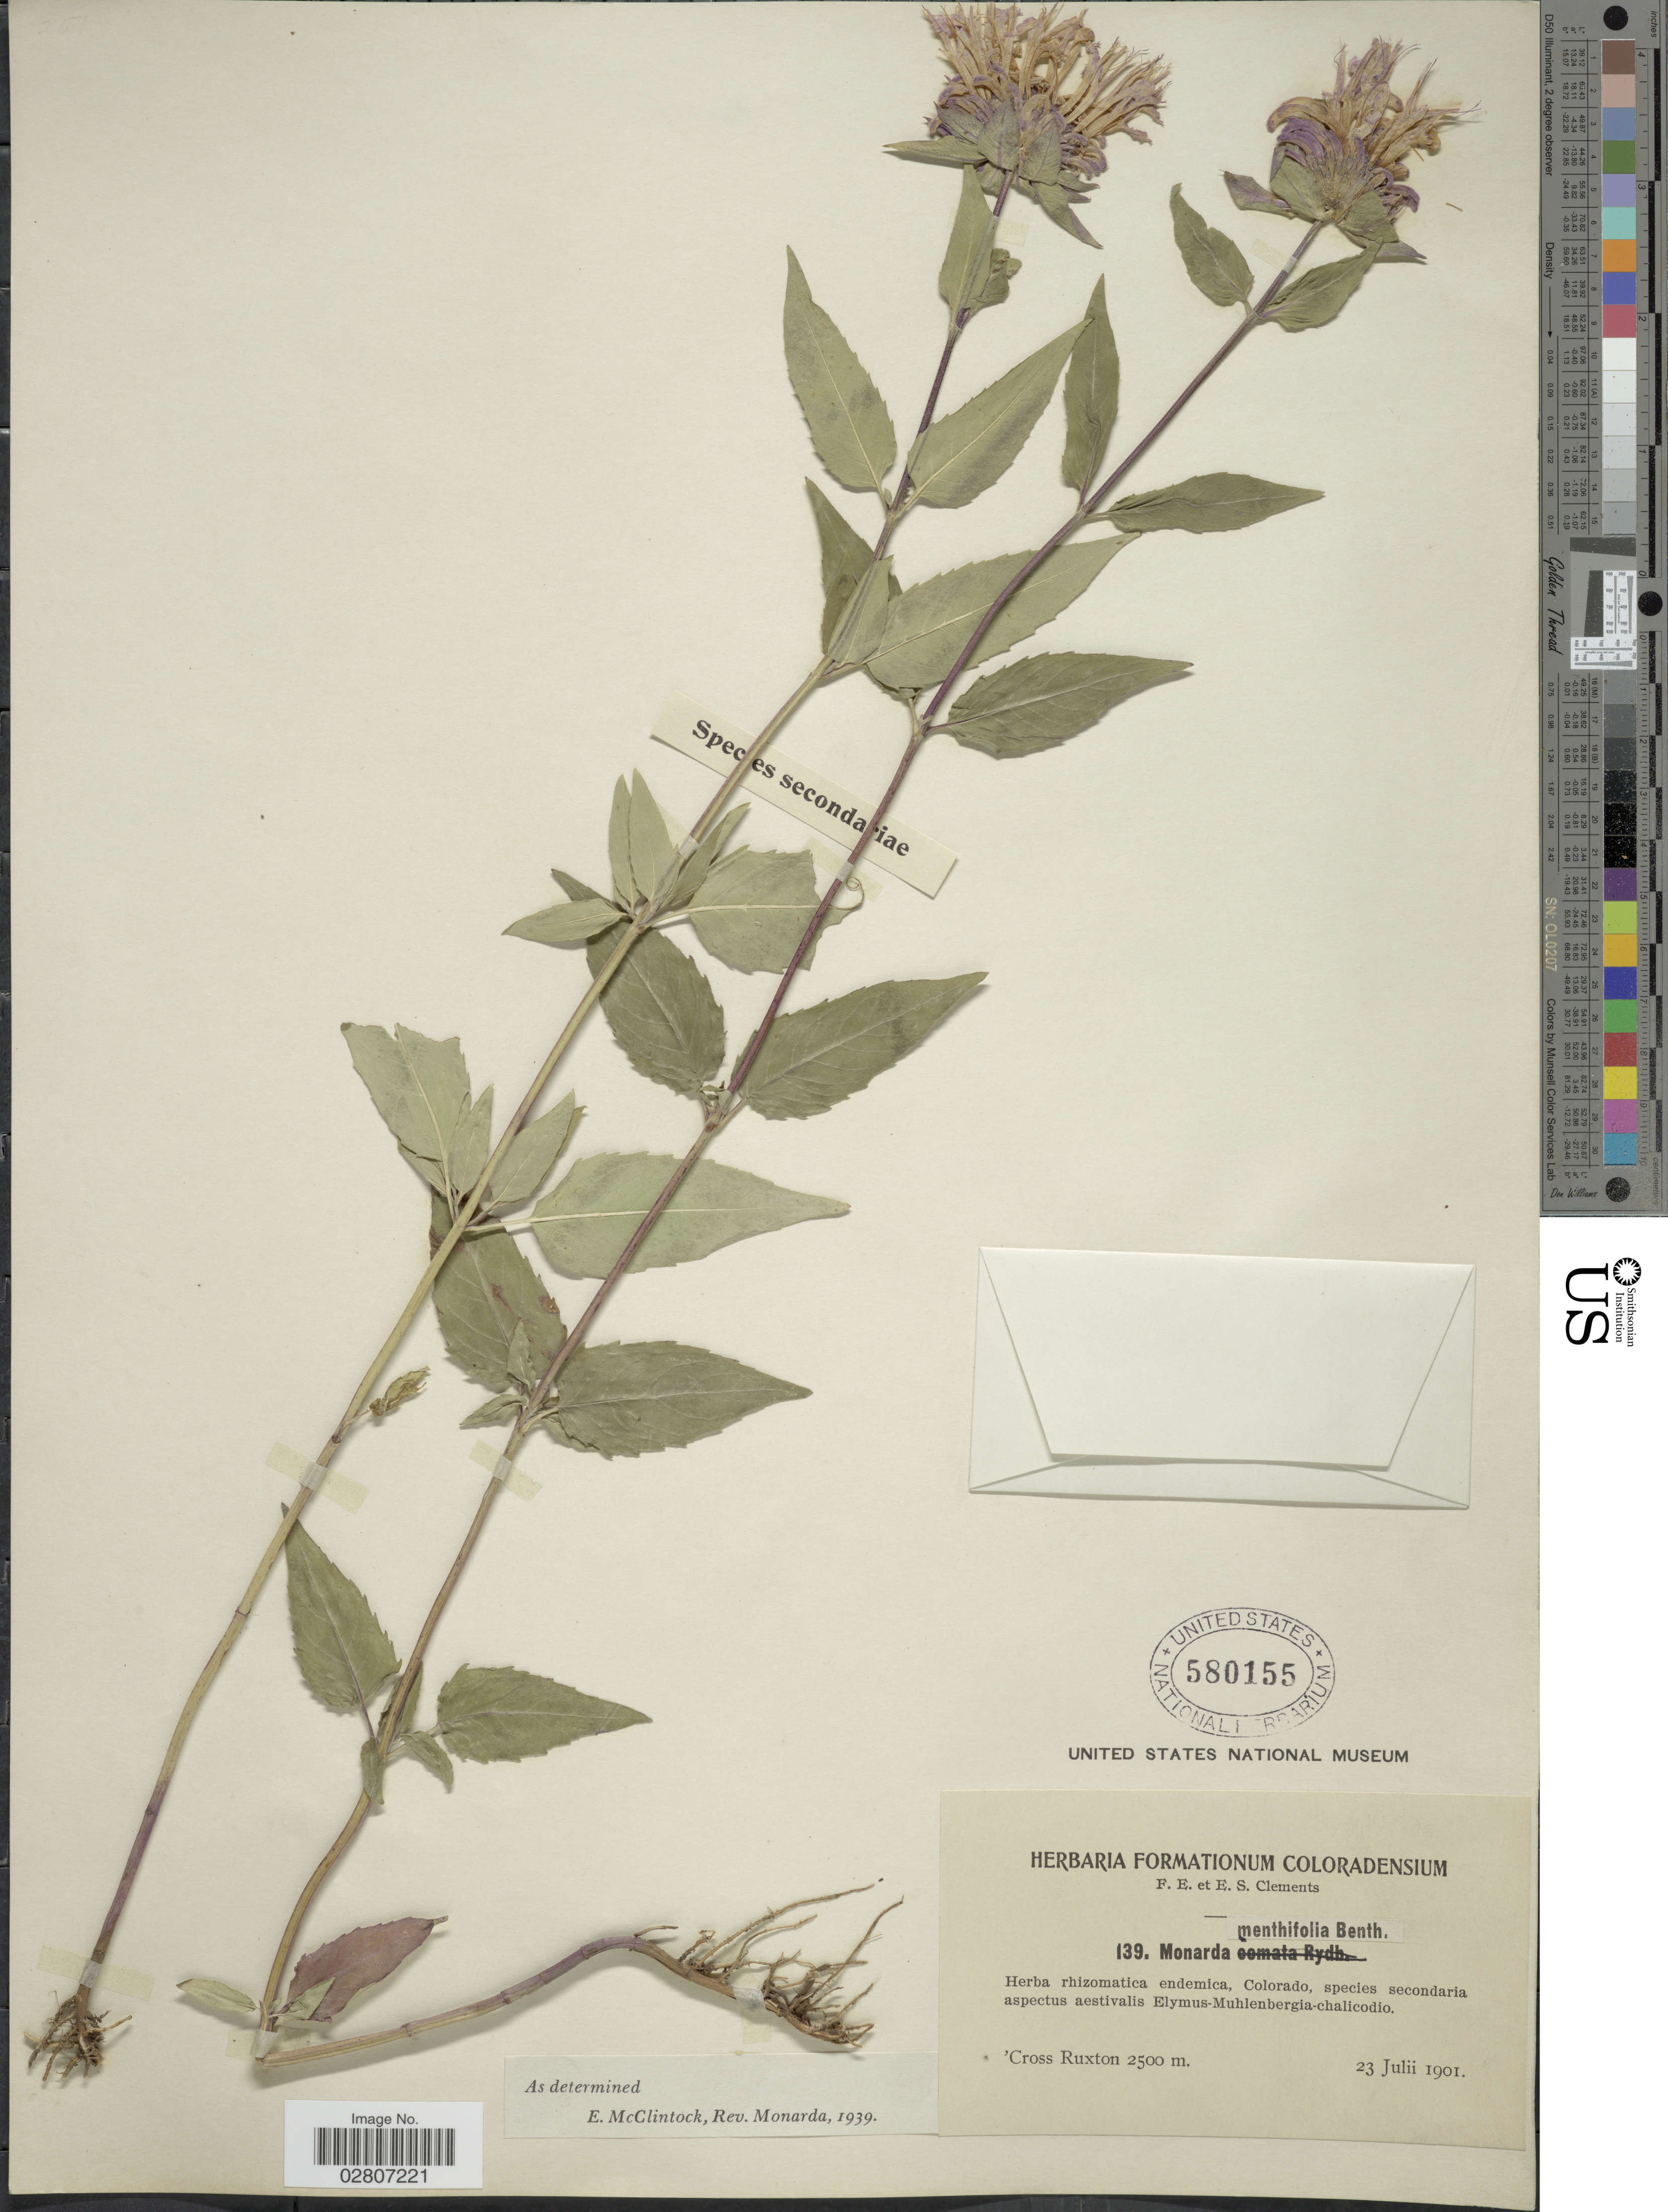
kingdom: Plantae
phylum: Tracheophyta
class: Magnoliopsida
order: Lamiales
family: Lamiaceae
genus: Monarda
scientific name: Monarda fistulosa var. menthifolia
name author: (Graham) Fernald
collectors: F. E. Clements & E. S. Clements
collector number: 139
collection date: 1901-07-23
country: United States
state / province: Colorado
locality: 'Cross Ruxton.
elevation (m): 2500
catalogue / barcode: US 580155